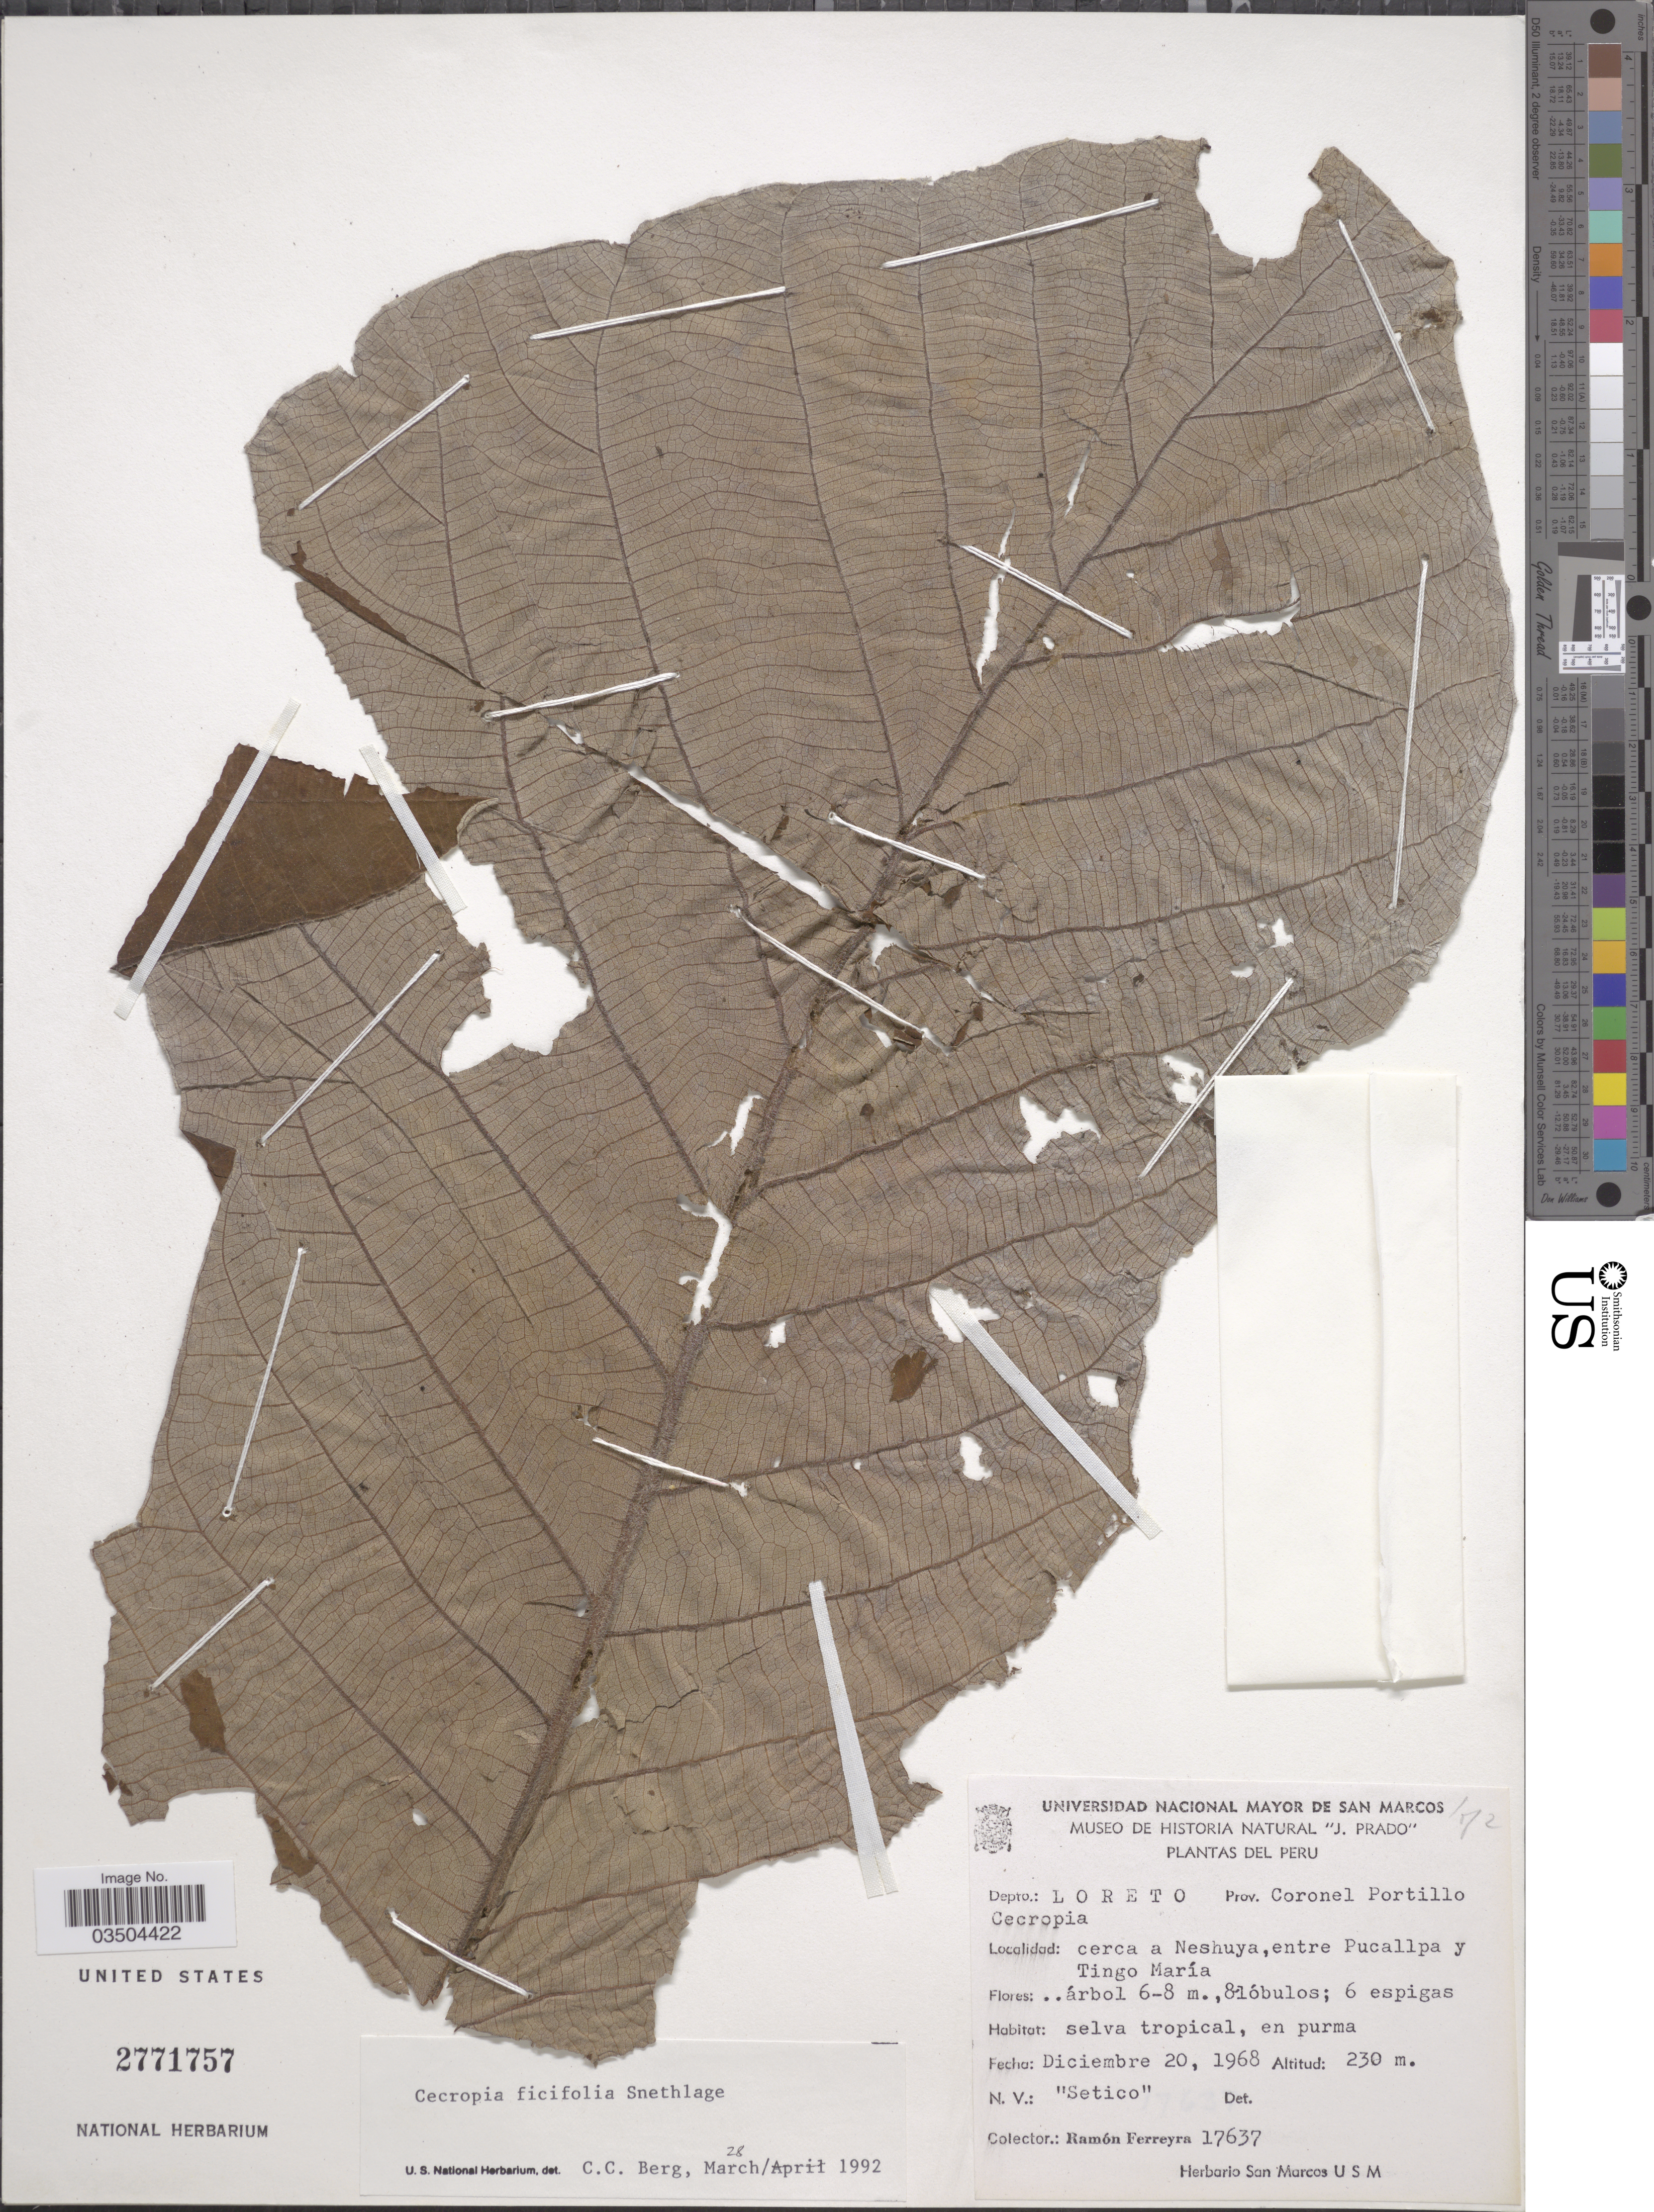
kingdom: Plantae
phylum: Tracheophyta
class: Magnoliopsida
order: Rosales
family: Urticaceae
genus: Cecropia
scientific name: Cecropia ficifolia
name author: Snethlage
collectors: R. A. Ferreyra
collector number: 17637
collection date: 1968-12-20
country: Peru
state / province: Loreto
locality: Depto.: Loreto, Prov. Coronel Portillo. Cerca a Neshuya, entre Pucallpa y Tingo María.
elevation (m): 230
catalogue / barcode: US 2771757